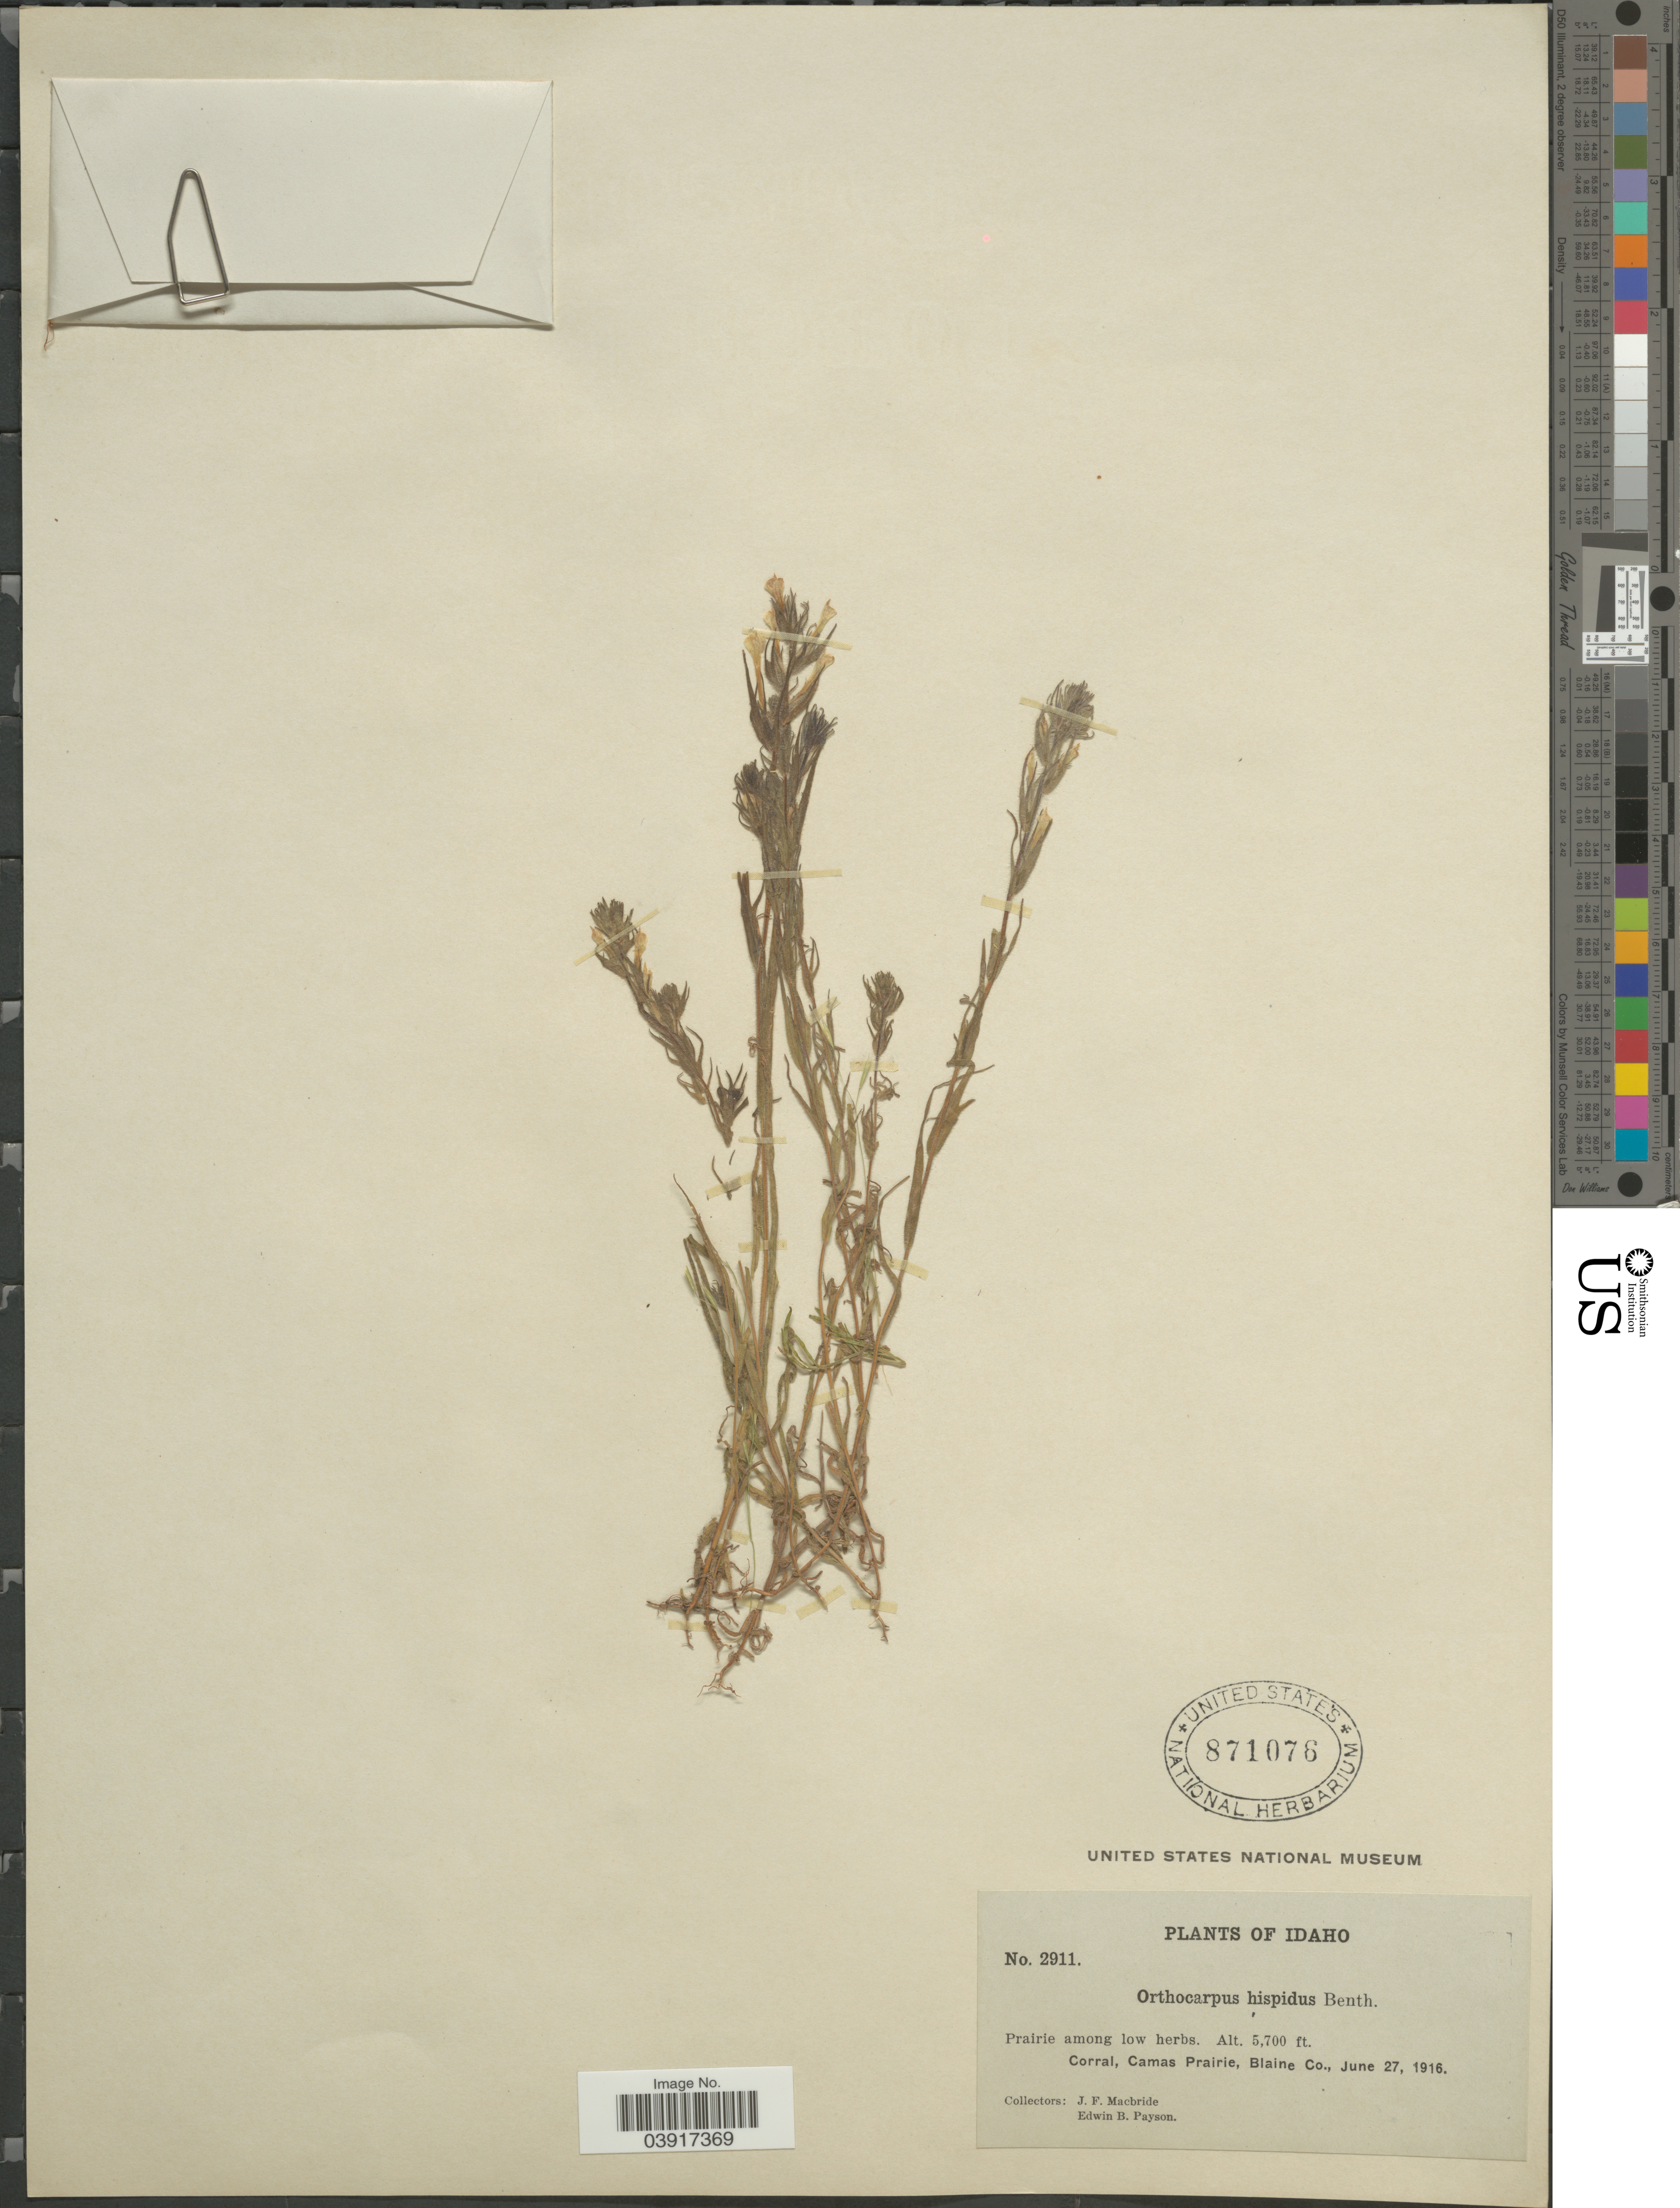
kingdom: Plantae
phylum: Tracheophyta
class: Magnoliopsida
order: Lamiales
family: Orobanchaceae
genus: Orthocarpus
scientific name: Orthocarpus hispidus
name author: Benth.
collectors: J. F. Macbride & E. B. Payson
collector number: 2911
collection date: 1916-06-27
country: United States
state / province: Idaho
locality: Corral, Camas Prairie, Blaine Co.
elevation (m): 1737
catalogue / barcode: US 871076